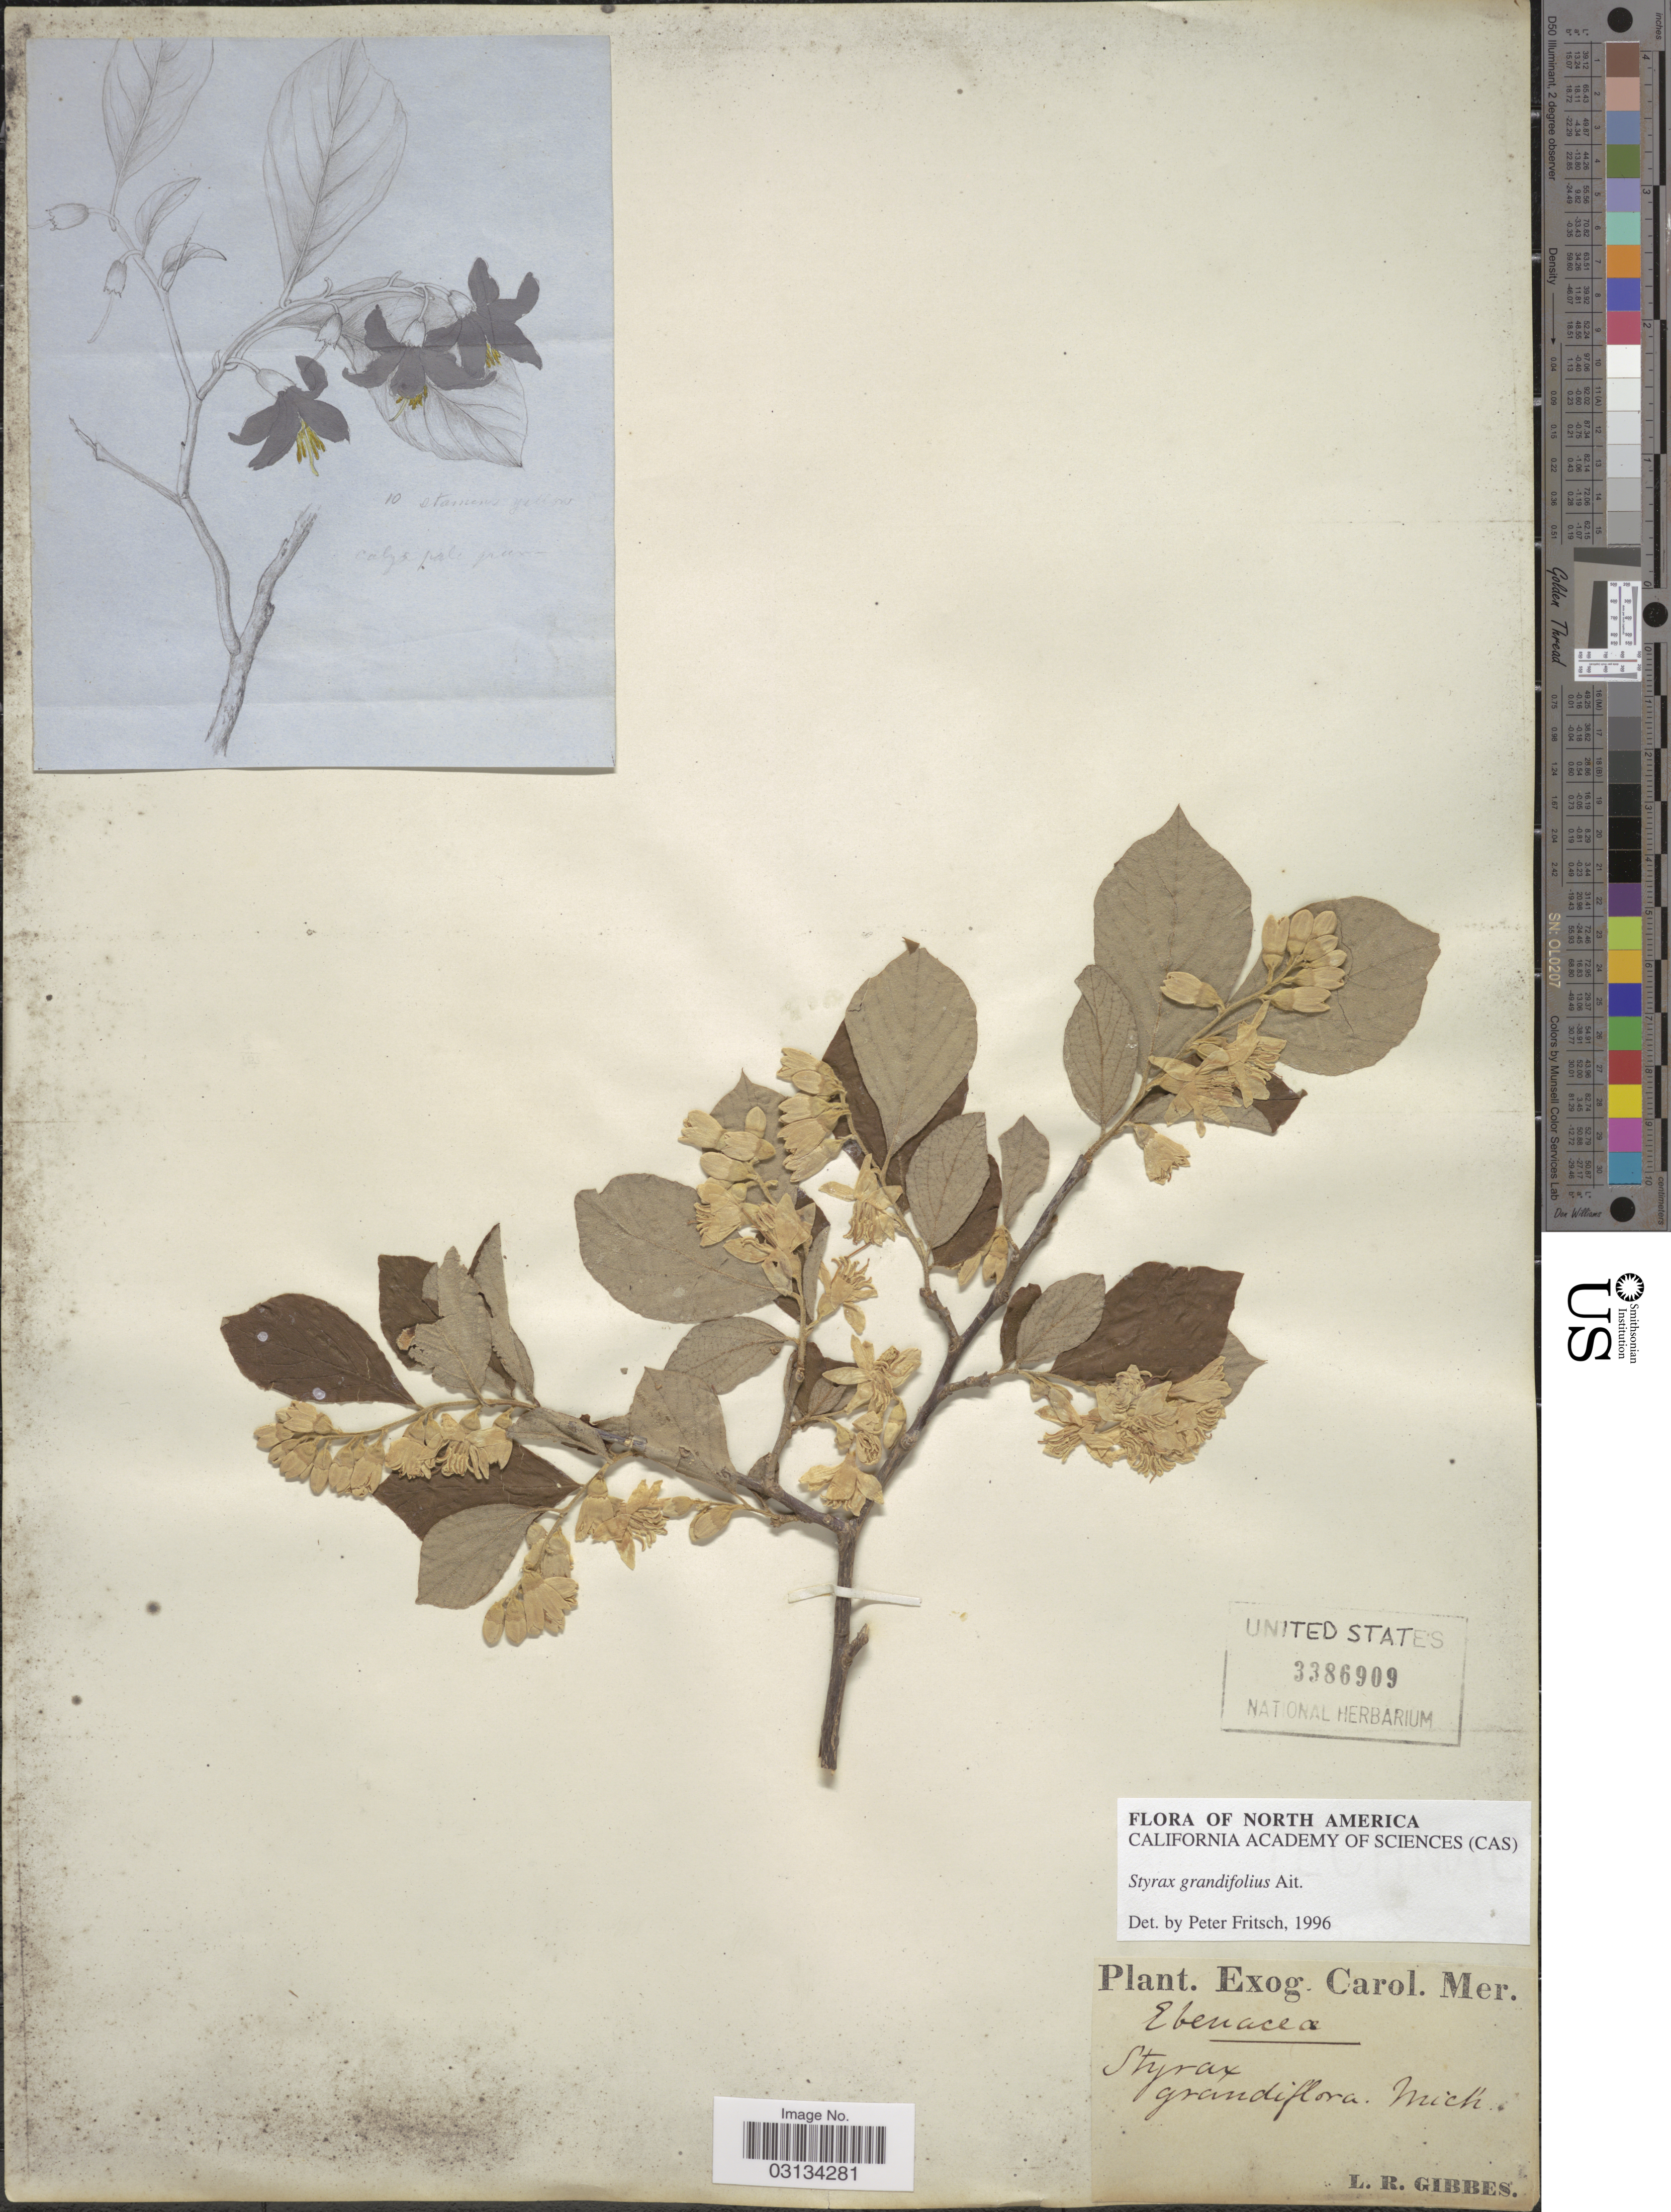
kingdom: Plantae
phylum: Tracheophyta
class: Magnoliopsida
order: Ericales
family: Styracaceae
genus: Styrax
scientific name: Styrax grandifolius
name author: Aiton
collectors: L. Gibbes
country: United States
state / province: Michigan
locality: Mich.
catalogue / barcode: US 3386909